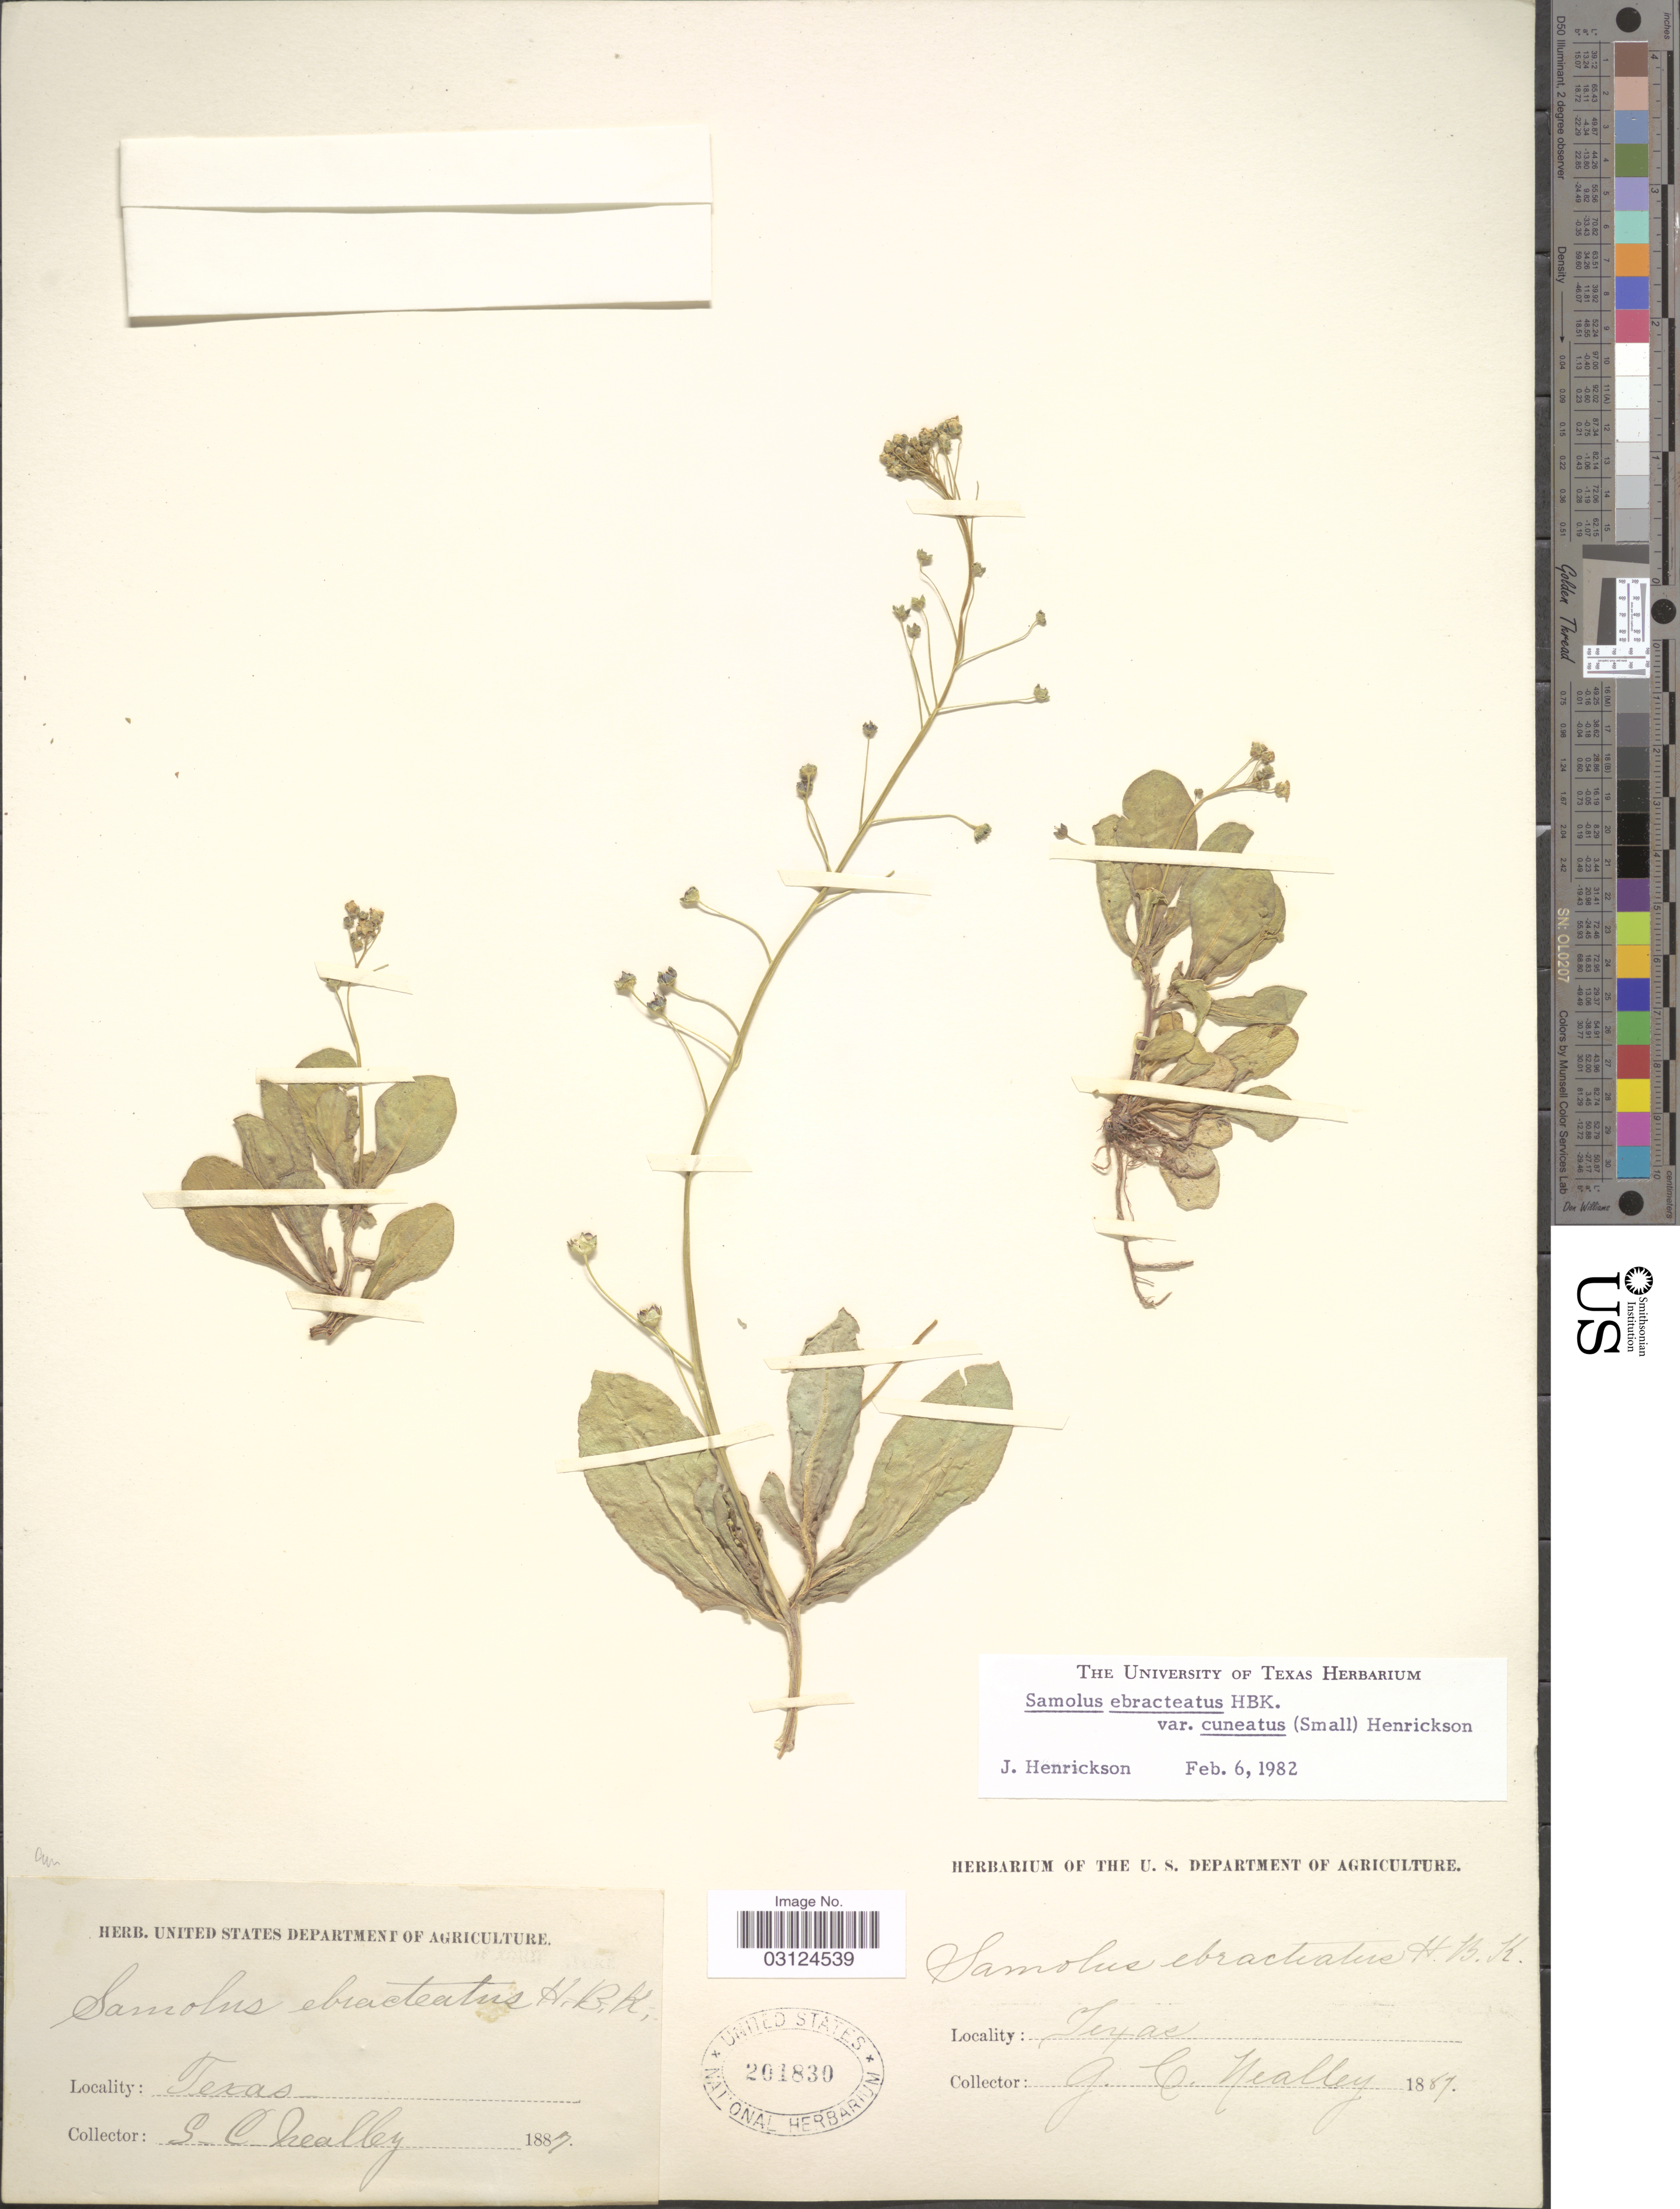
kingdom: Plantae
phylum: Tracheophyta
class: Magnoliopsida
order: Ericales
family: Primulaceae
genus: Samolus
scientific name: Samolus ebracteatus subsp. cuneatus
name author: (Small) R. Knuth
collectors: G. C. Nealley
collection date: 1887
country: United States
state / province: Texas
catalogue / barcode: US 201830